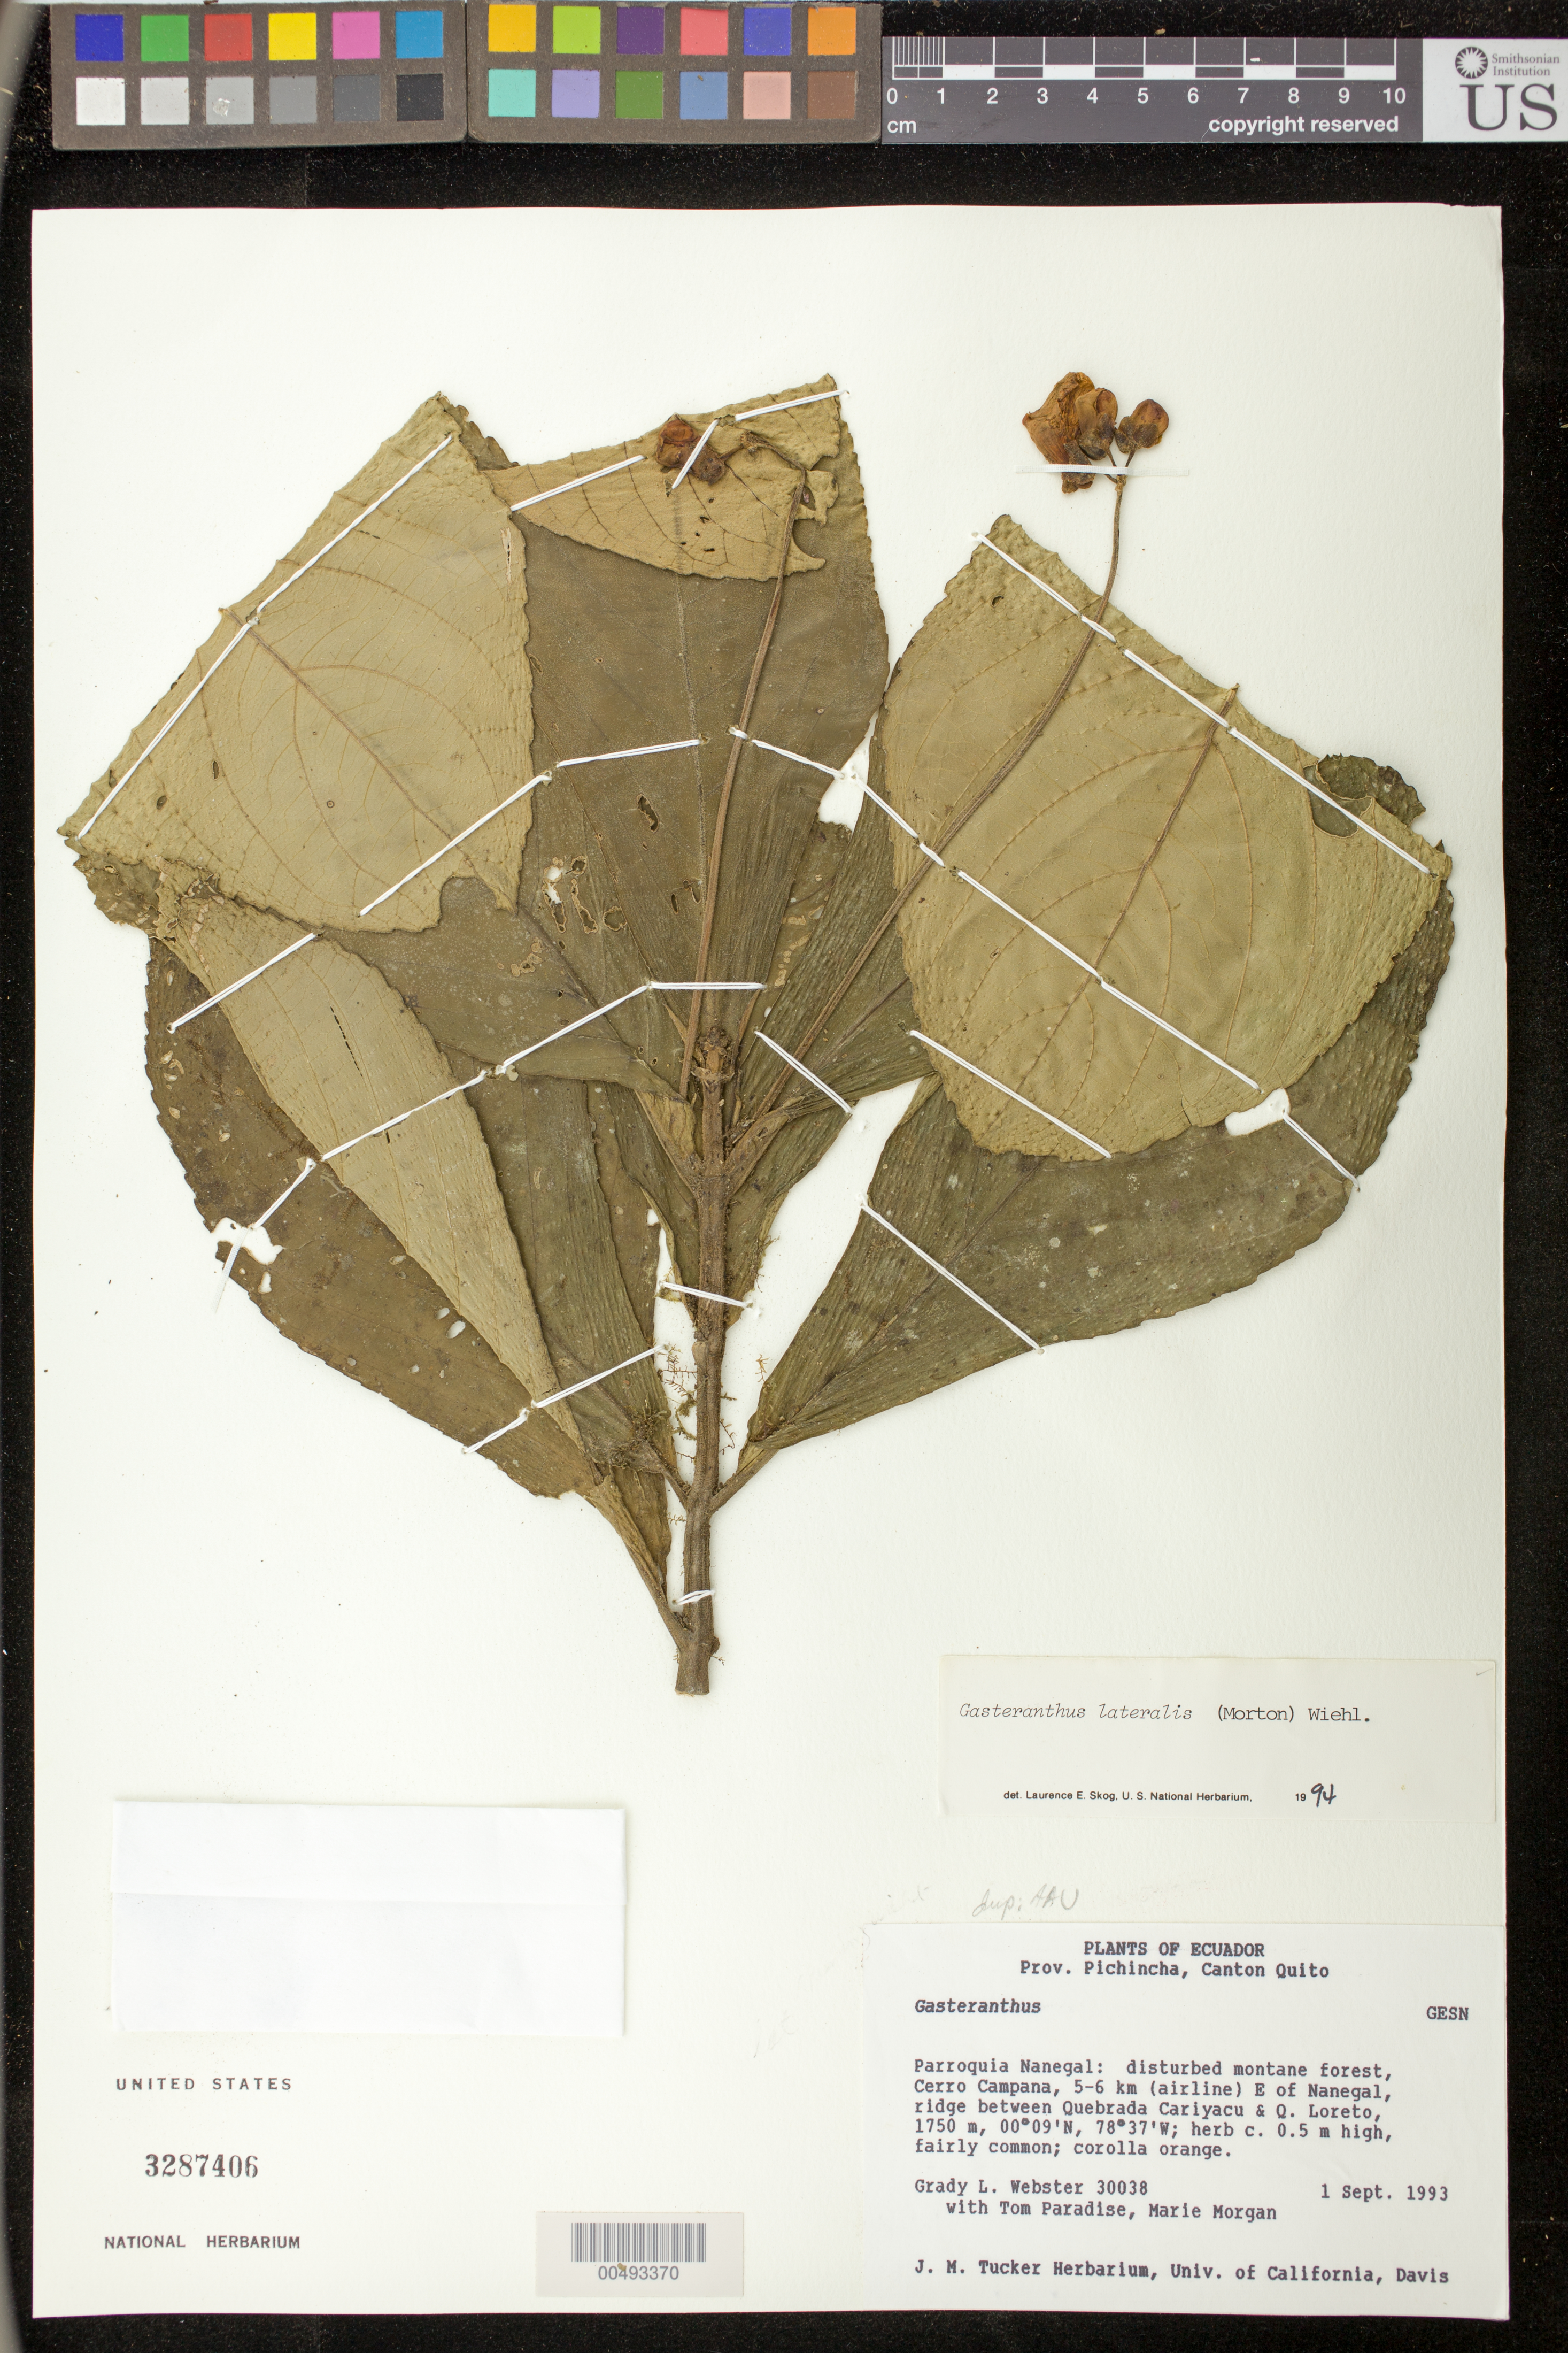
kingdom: Plantae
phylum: Tracheophyta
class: Magnoliopsida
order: Lamiales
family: Gesneriaceae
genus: Gasteranthus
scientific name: Gasteranthus lateralis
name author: (C.V. Morton) Wiehler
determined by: Skog, Laurence E.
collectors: G. L. Webster, T. Paradise & M. Morgan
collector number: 30038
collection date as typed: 01 Sep 1993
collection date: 1993-09-01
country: Ecuador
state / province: Pichincha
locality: Parroquia Nanegal, Cerro Campana, 5-6 km (airline) E of Nanegal, ridge between Quebrada Cariyacu & Q. Loreto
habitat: Disturbed montane forest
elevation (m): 1750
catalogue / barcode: US 3287406